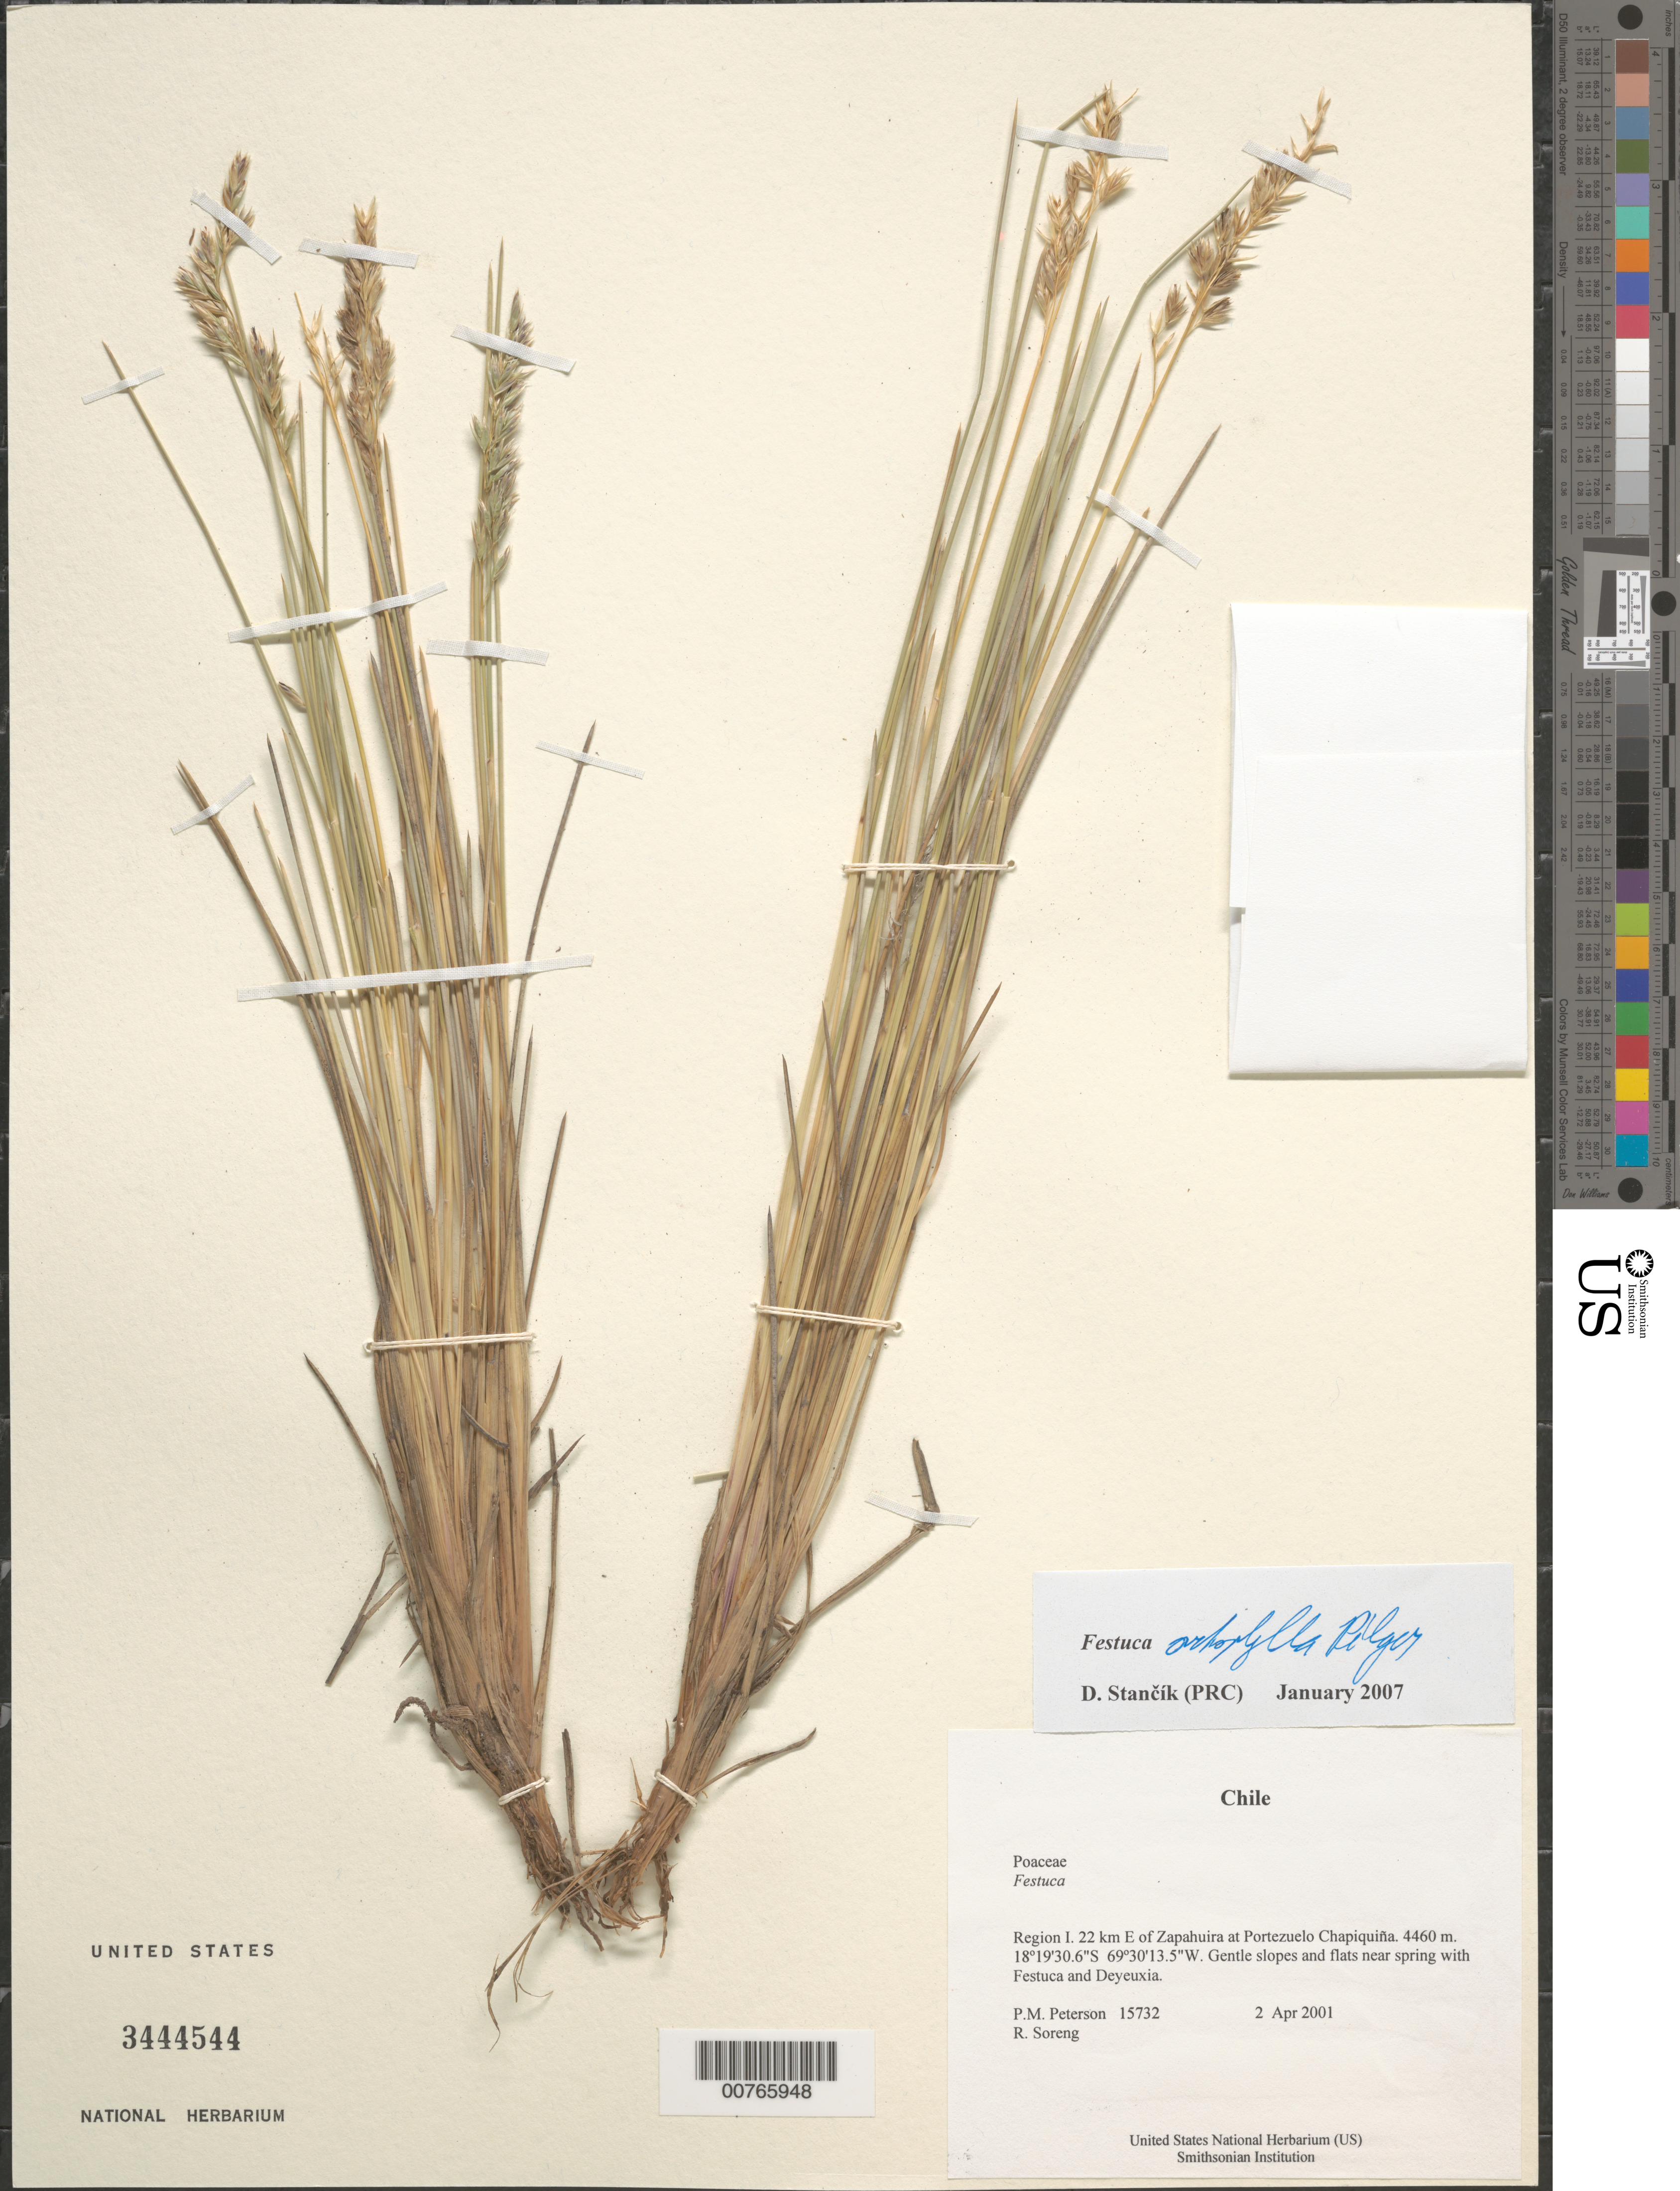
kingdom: Plantae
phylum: Tracheophyta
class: Liliopsida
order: Poales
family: Poaceae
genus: Festuca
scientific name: Festuca orthophylla var. boliviana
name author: Pilg.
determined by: Stancik, D.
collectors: P. M. Peterson & R. J. Soreng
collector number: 15732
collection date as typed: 02 Apr 2001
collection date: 2001-04-02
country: Chile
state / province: Tarapacá (I)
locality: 22 km E of Zapahuira at Portezuelo Chapiquiña.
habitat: Gentle slopes and flats near spring with Festuca and Deyeuxia.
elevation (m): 4460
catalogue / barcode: US 3444544